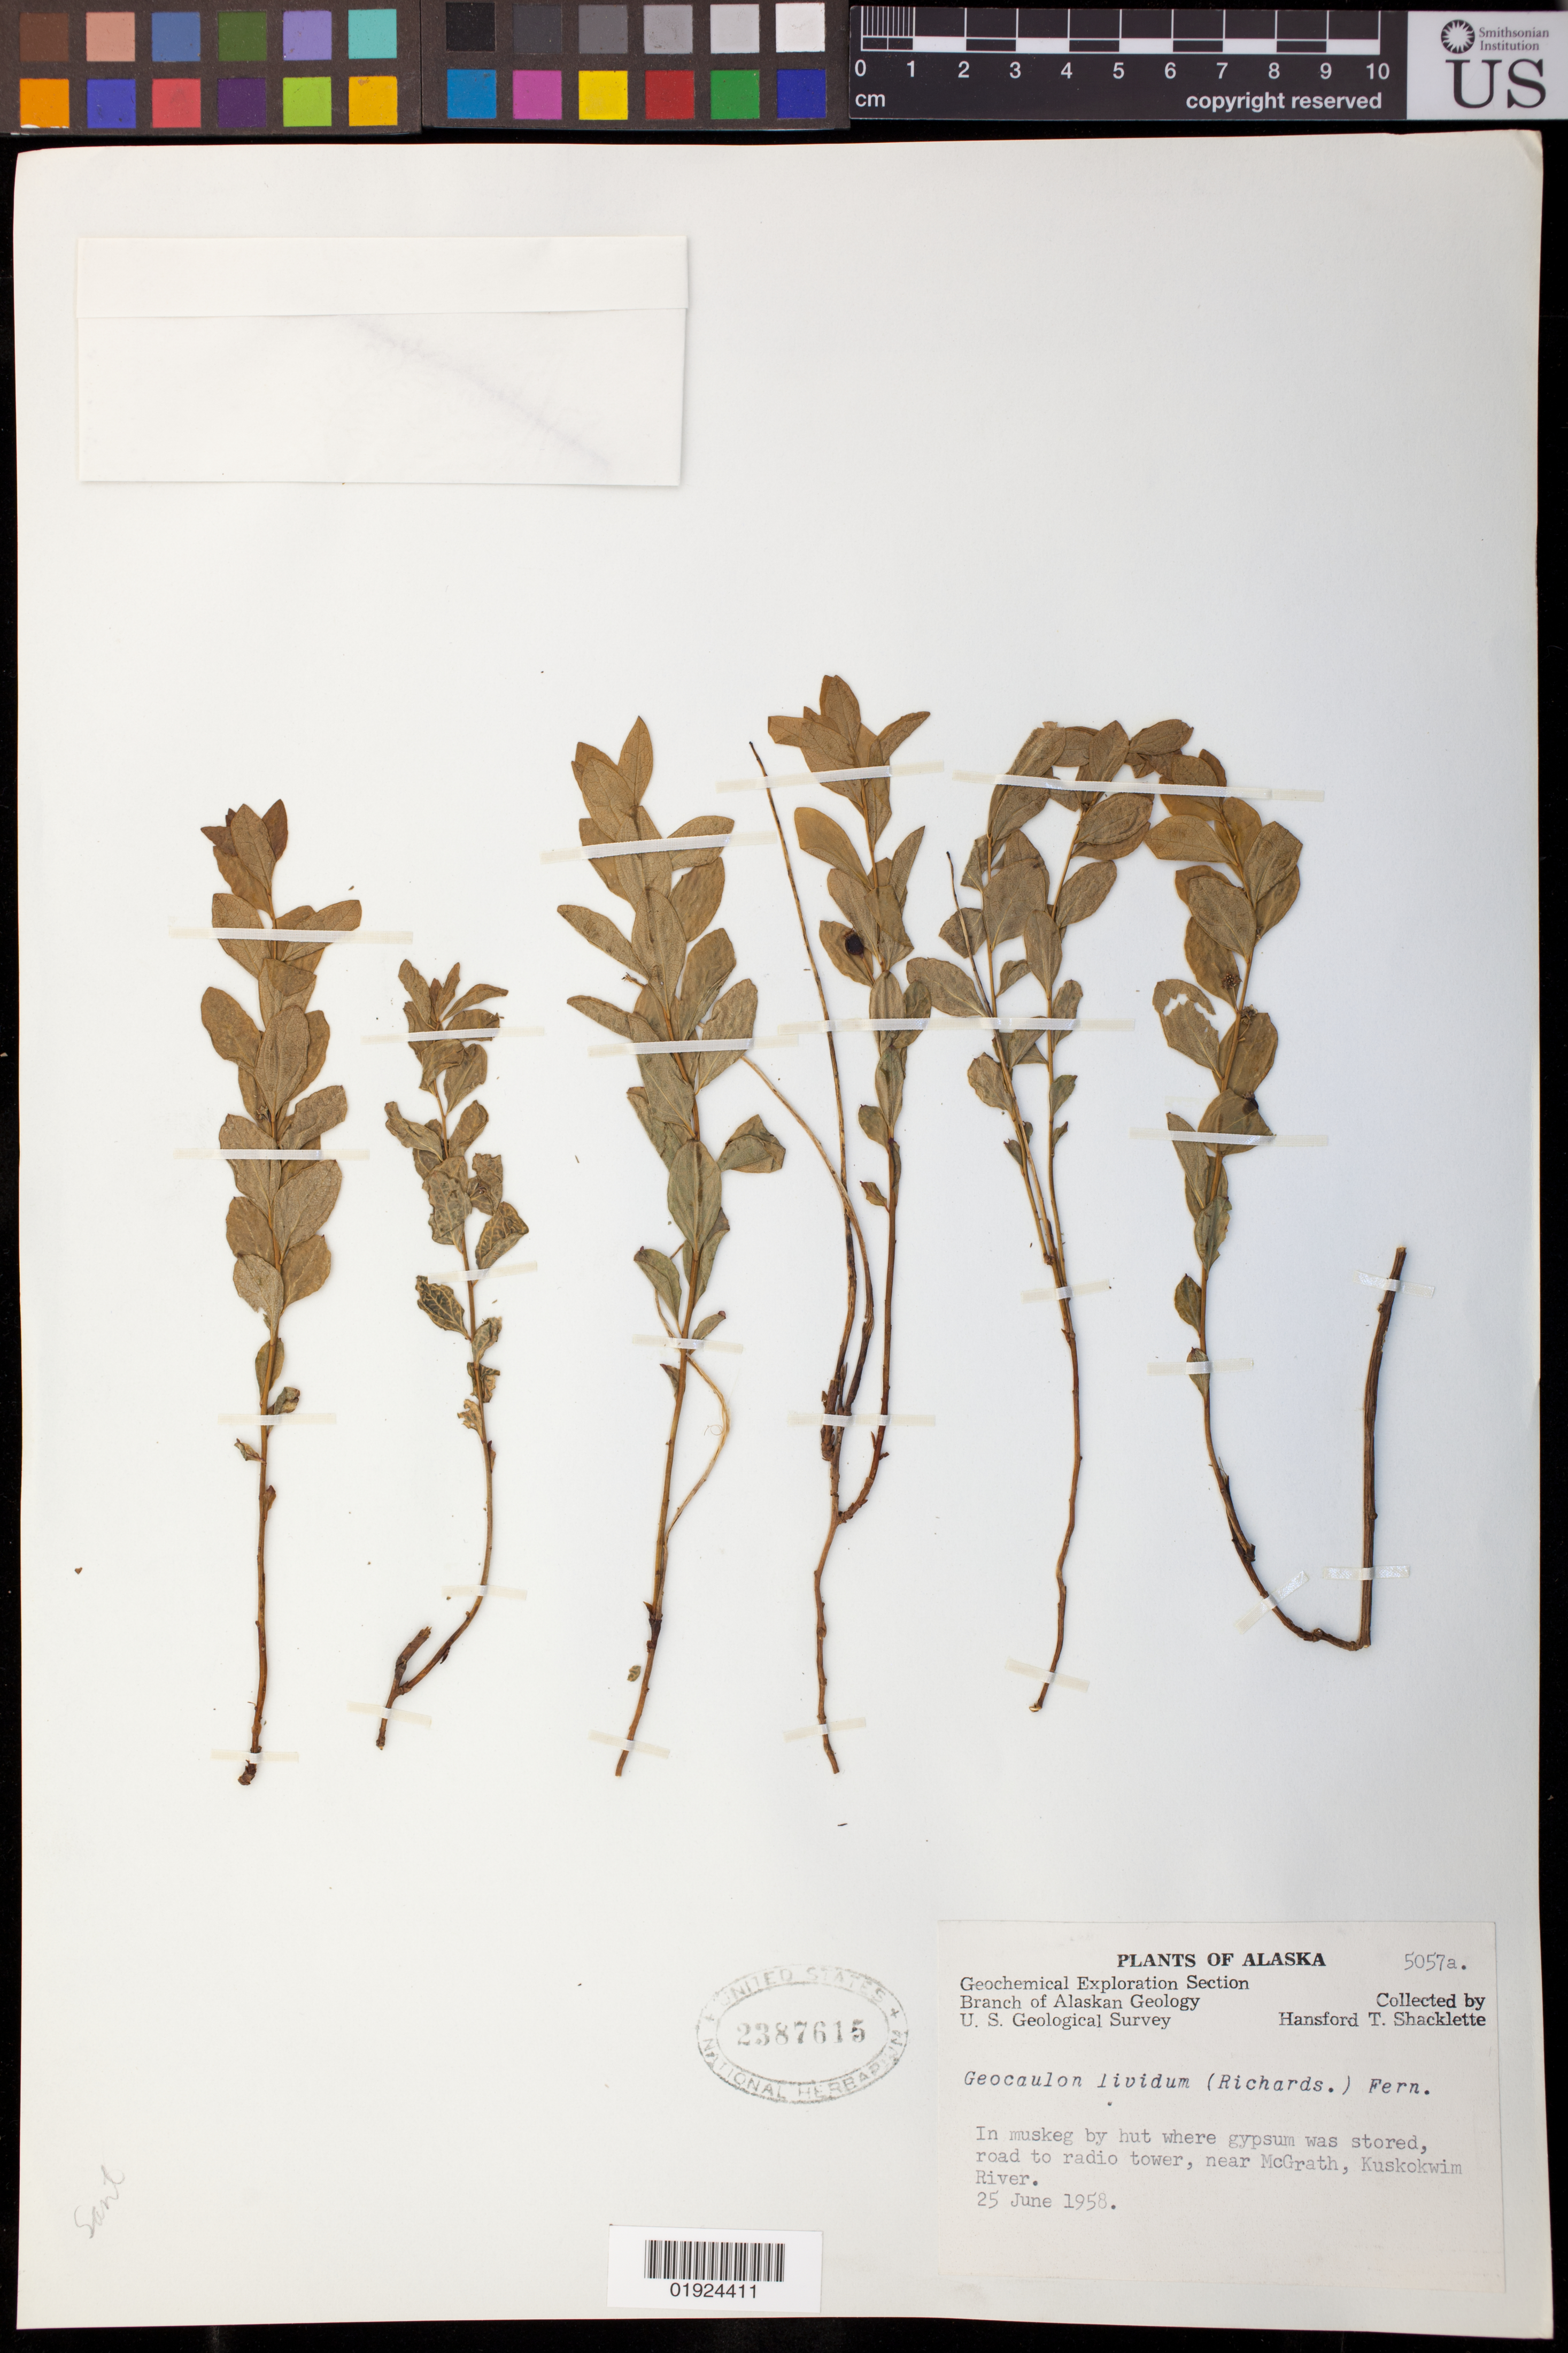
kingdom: Plantae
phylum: Tracheophyta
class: Magnoliopsida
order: Santalales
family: Comandraceae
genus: Geocaulon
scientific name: Geocaulon lividum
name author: (Richardson) Fernald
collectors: H. Shacklette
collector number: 5057a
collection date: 1958-06-25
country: United States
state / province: Alaska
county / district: Yukon-Koyukuk C. A.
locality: Near McGrath, Kuskokwim River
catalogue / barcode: US 2387615